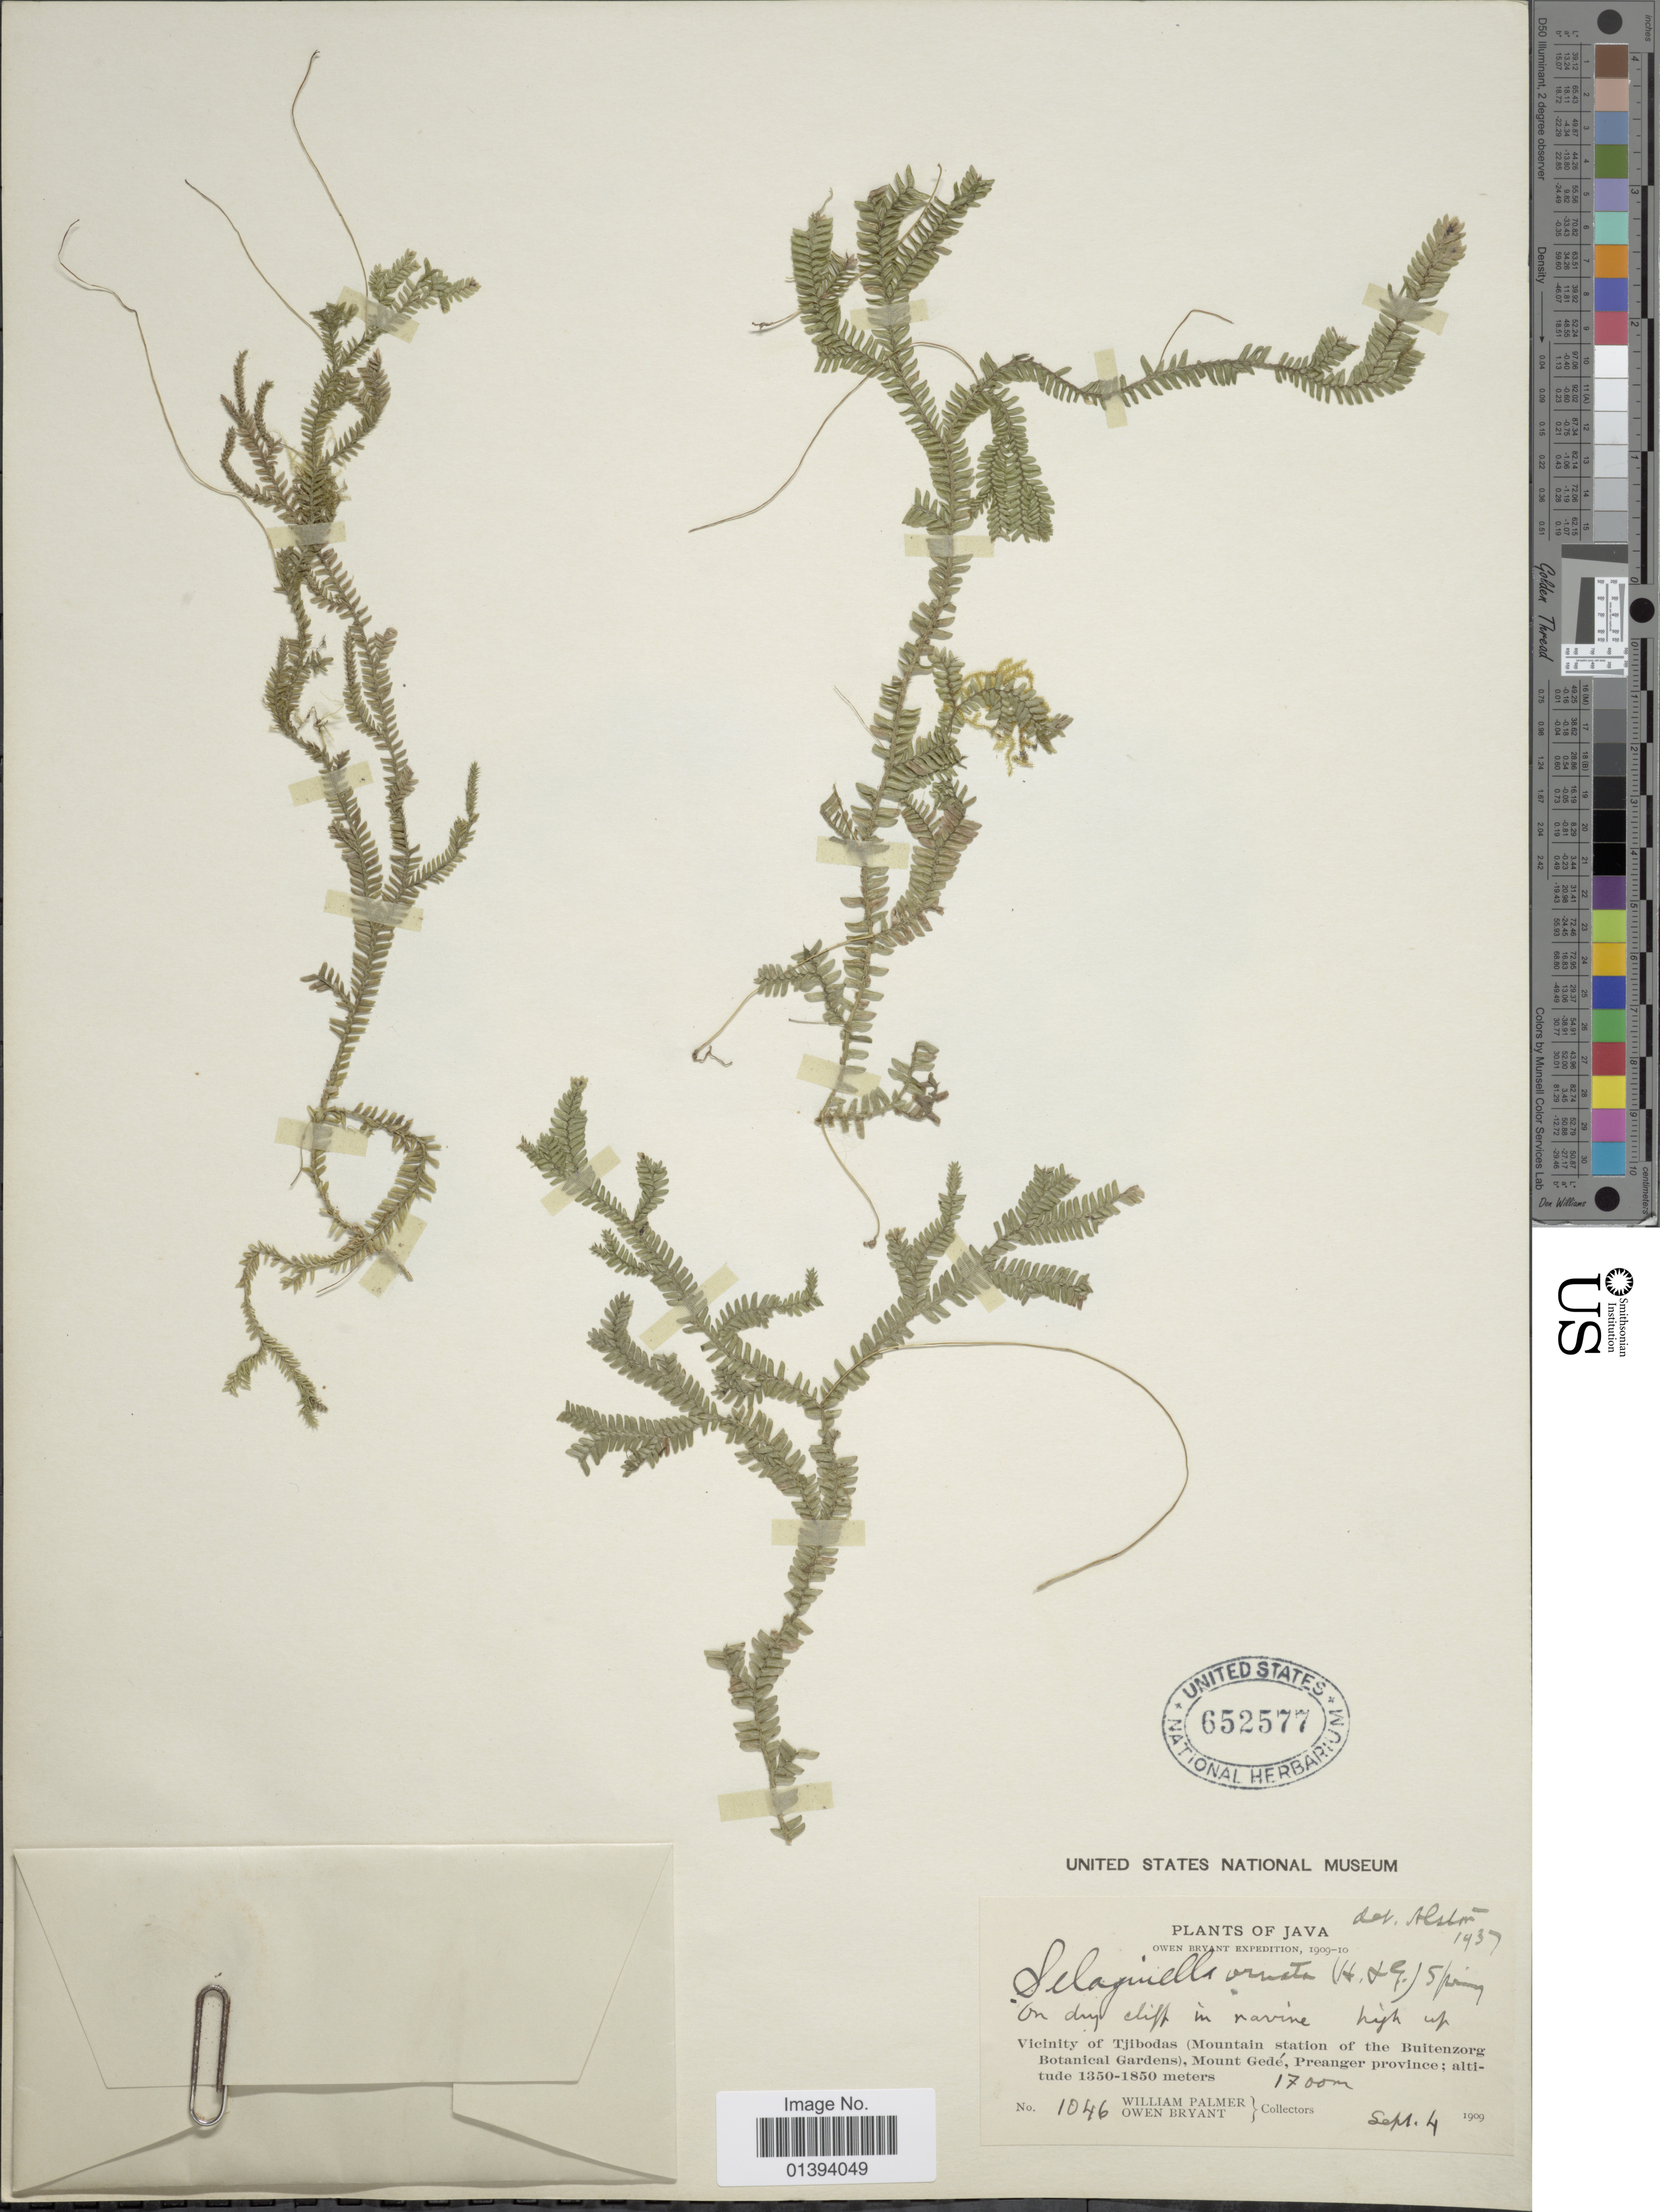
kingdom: Plantae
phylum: Tracheophyta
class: Lycopodiopsida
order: Selaginellales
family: Selaginellaceae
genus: Selaginella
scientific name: Selaginella ornata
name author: (Hook. & Grev.) Spring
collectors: W. Palmer & O. Bryant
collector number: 1046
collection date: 1909-09-04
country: Indonesia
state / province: Java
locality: Vicinity of Tjibodas (Mountain station of the Buitenzorg Botanical Garden), Mount Gedéh, Preanger province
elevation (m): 1700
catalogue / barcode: US 652577